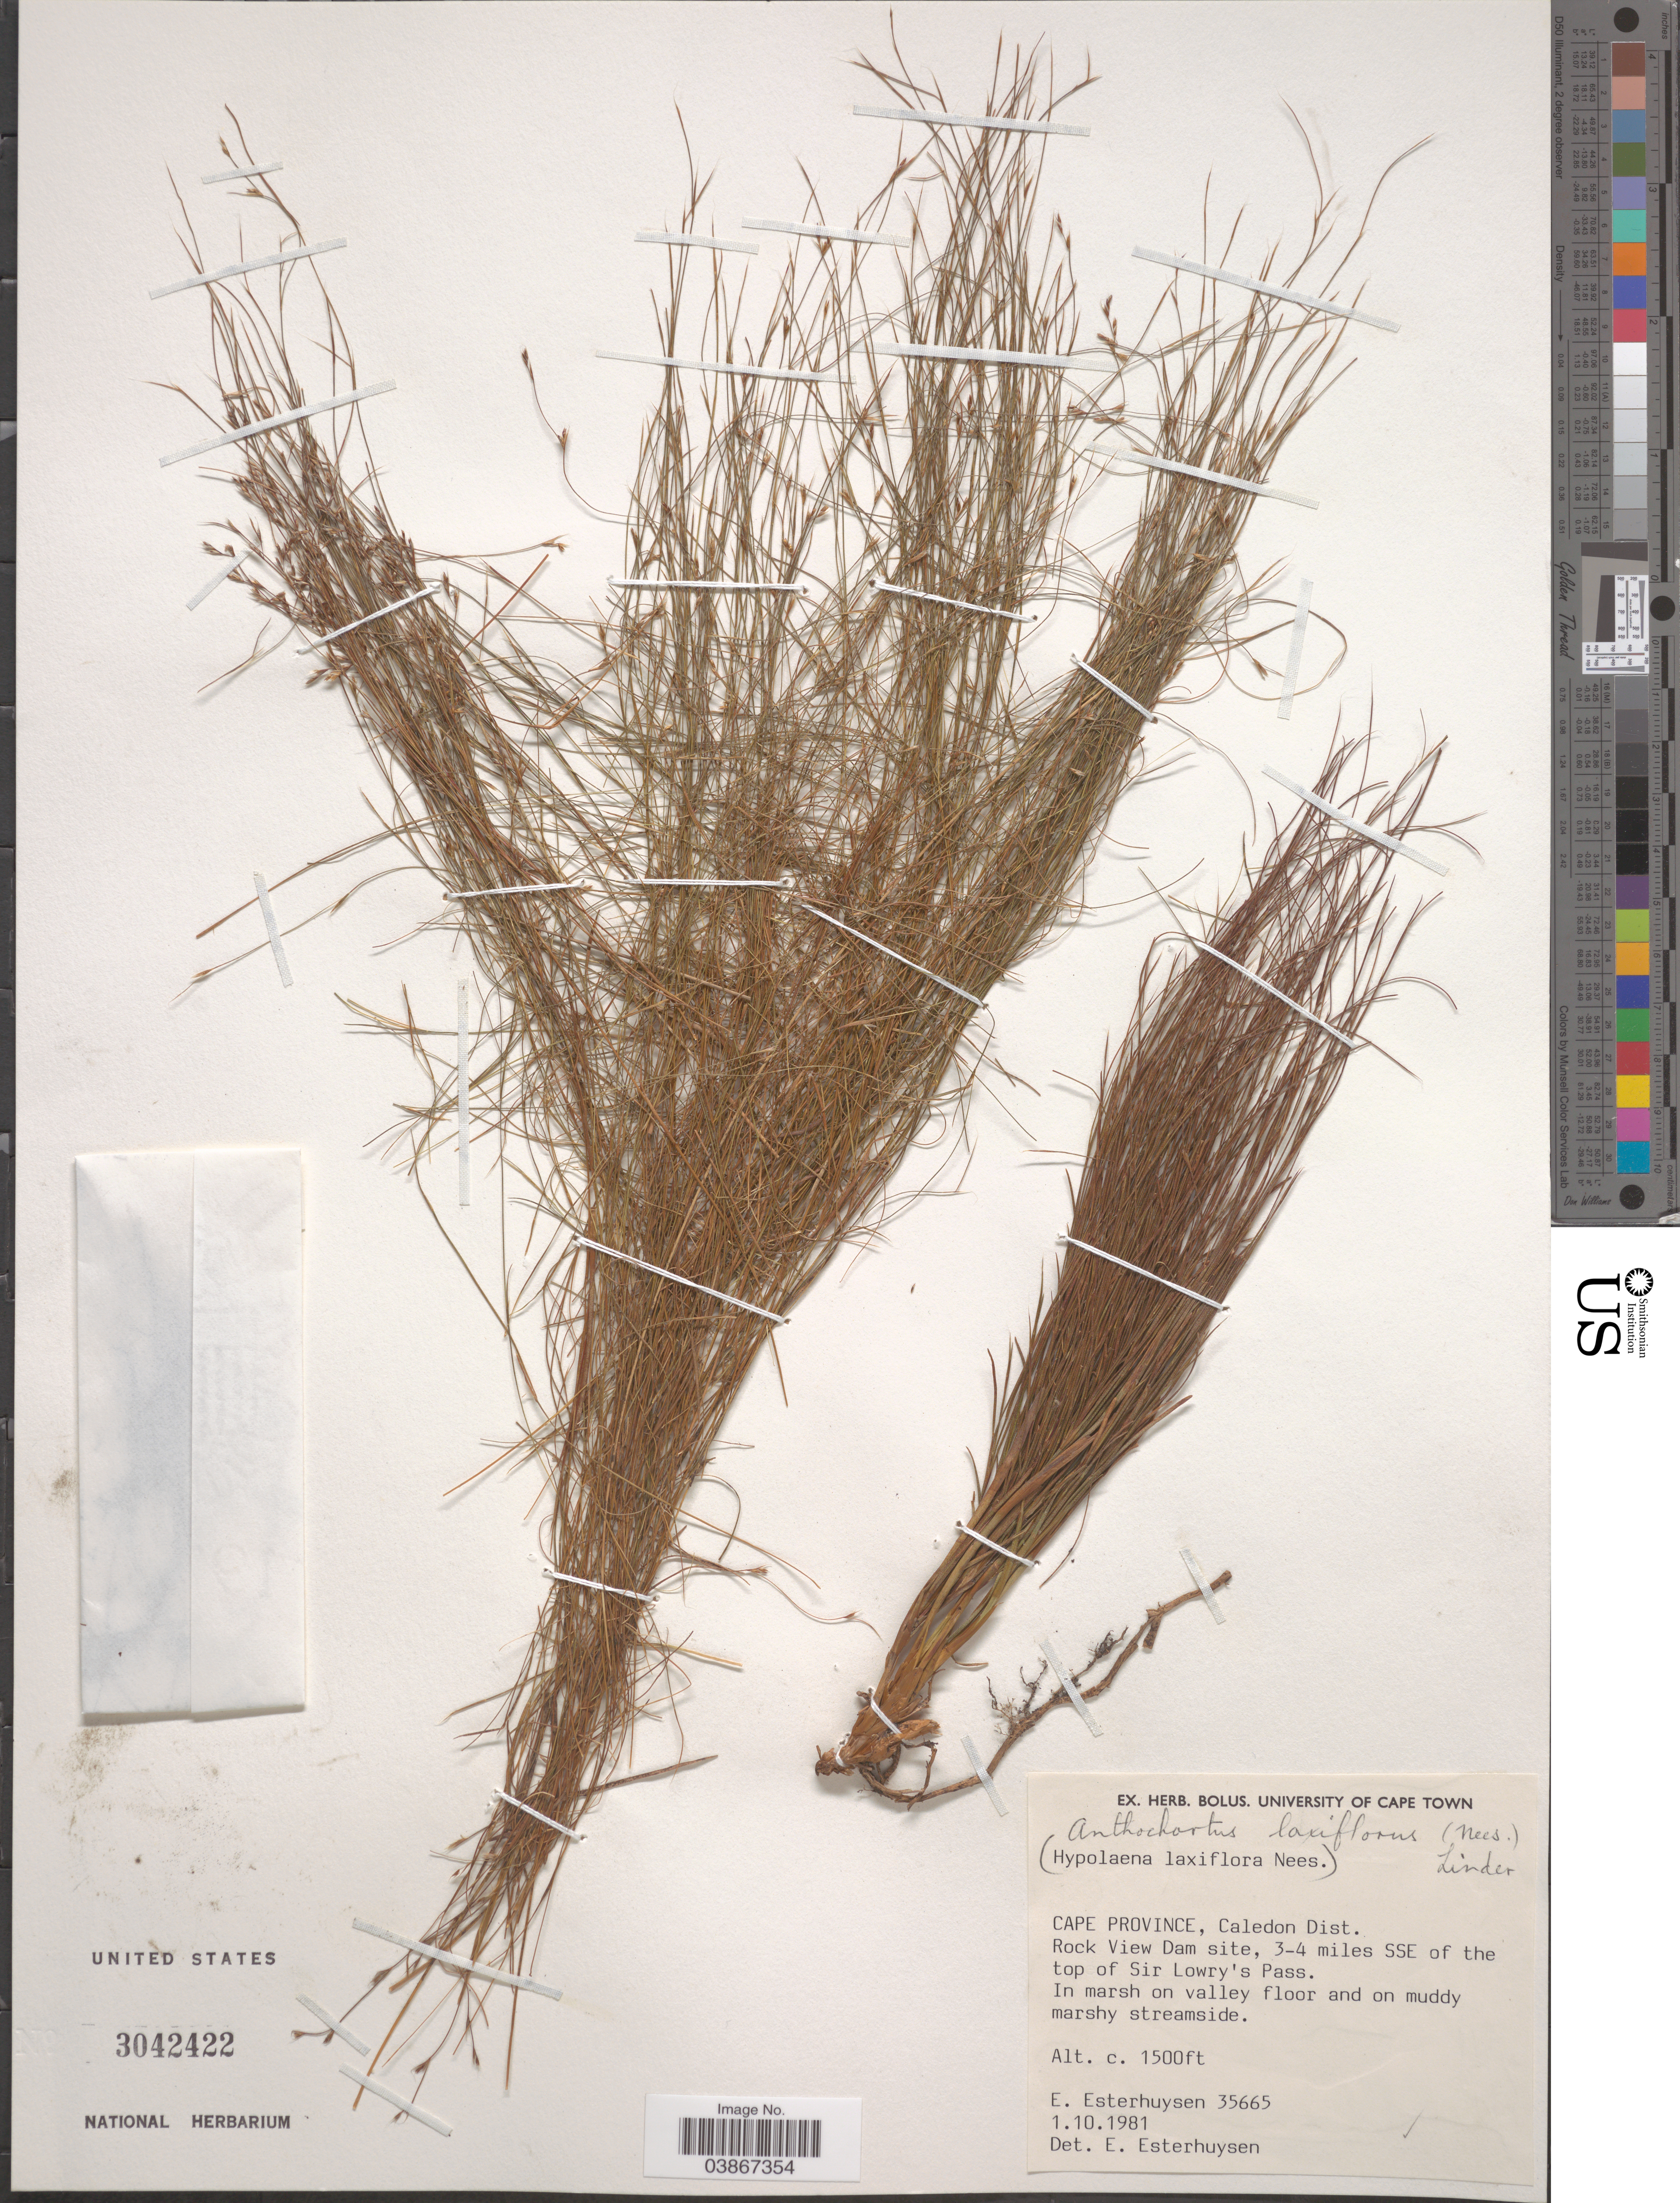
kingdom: Plantae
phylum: Tracheophyta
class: Liliopsida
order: Poales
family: Restionaceae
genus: Anthochortus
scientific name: Anthochortus laxiflorus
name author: (Nees) H.P. Linder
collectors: E. E. Esterhuysen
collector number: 35665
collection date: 1981-10-01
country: South Africa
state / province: Western Cape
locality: Caledon Dist. Rock View Dam site, 3-4 miles SSE of the top of Sir Lowry's Pass.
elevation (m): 457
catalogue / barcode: US 3042422